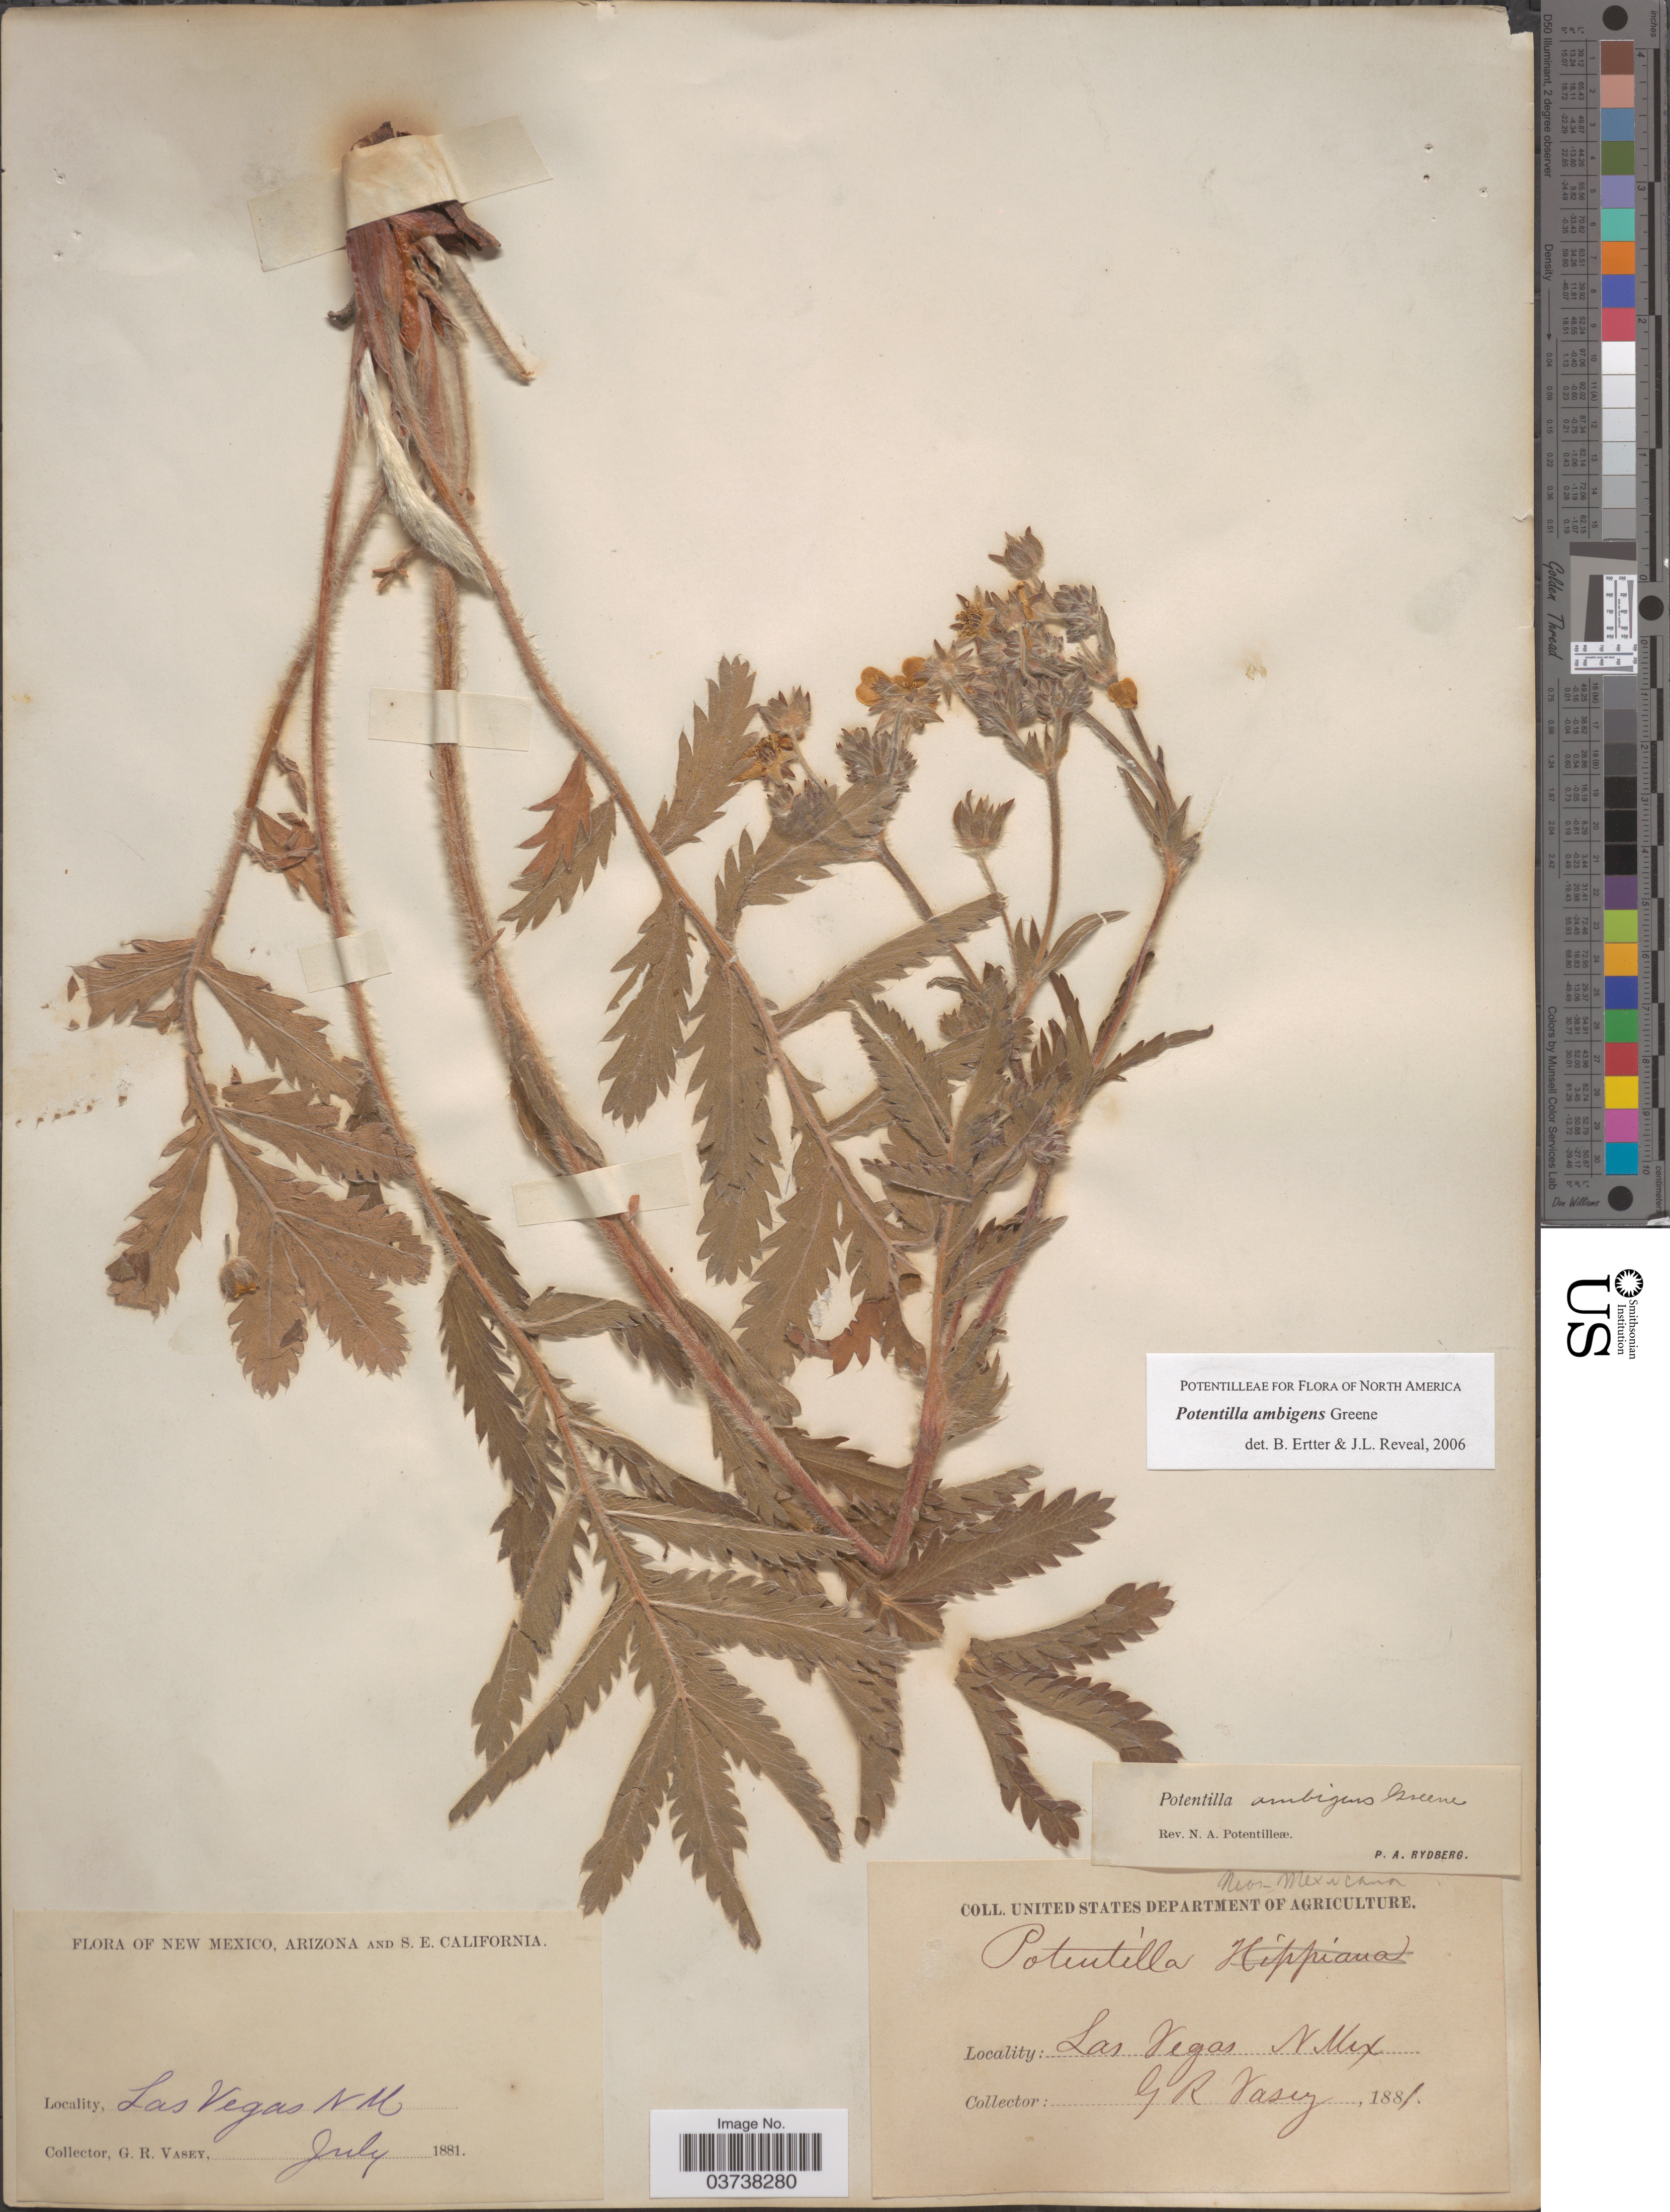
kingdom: Plantae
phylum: Tracheophyta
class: Magnoliopsida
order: Rosales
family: Rosaceae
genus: Potentilla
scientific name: Potentilla ambigens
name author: Greene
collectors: G. R. Vasey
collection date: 1881-07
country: United States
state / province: New Mexico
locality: Las Vegas.